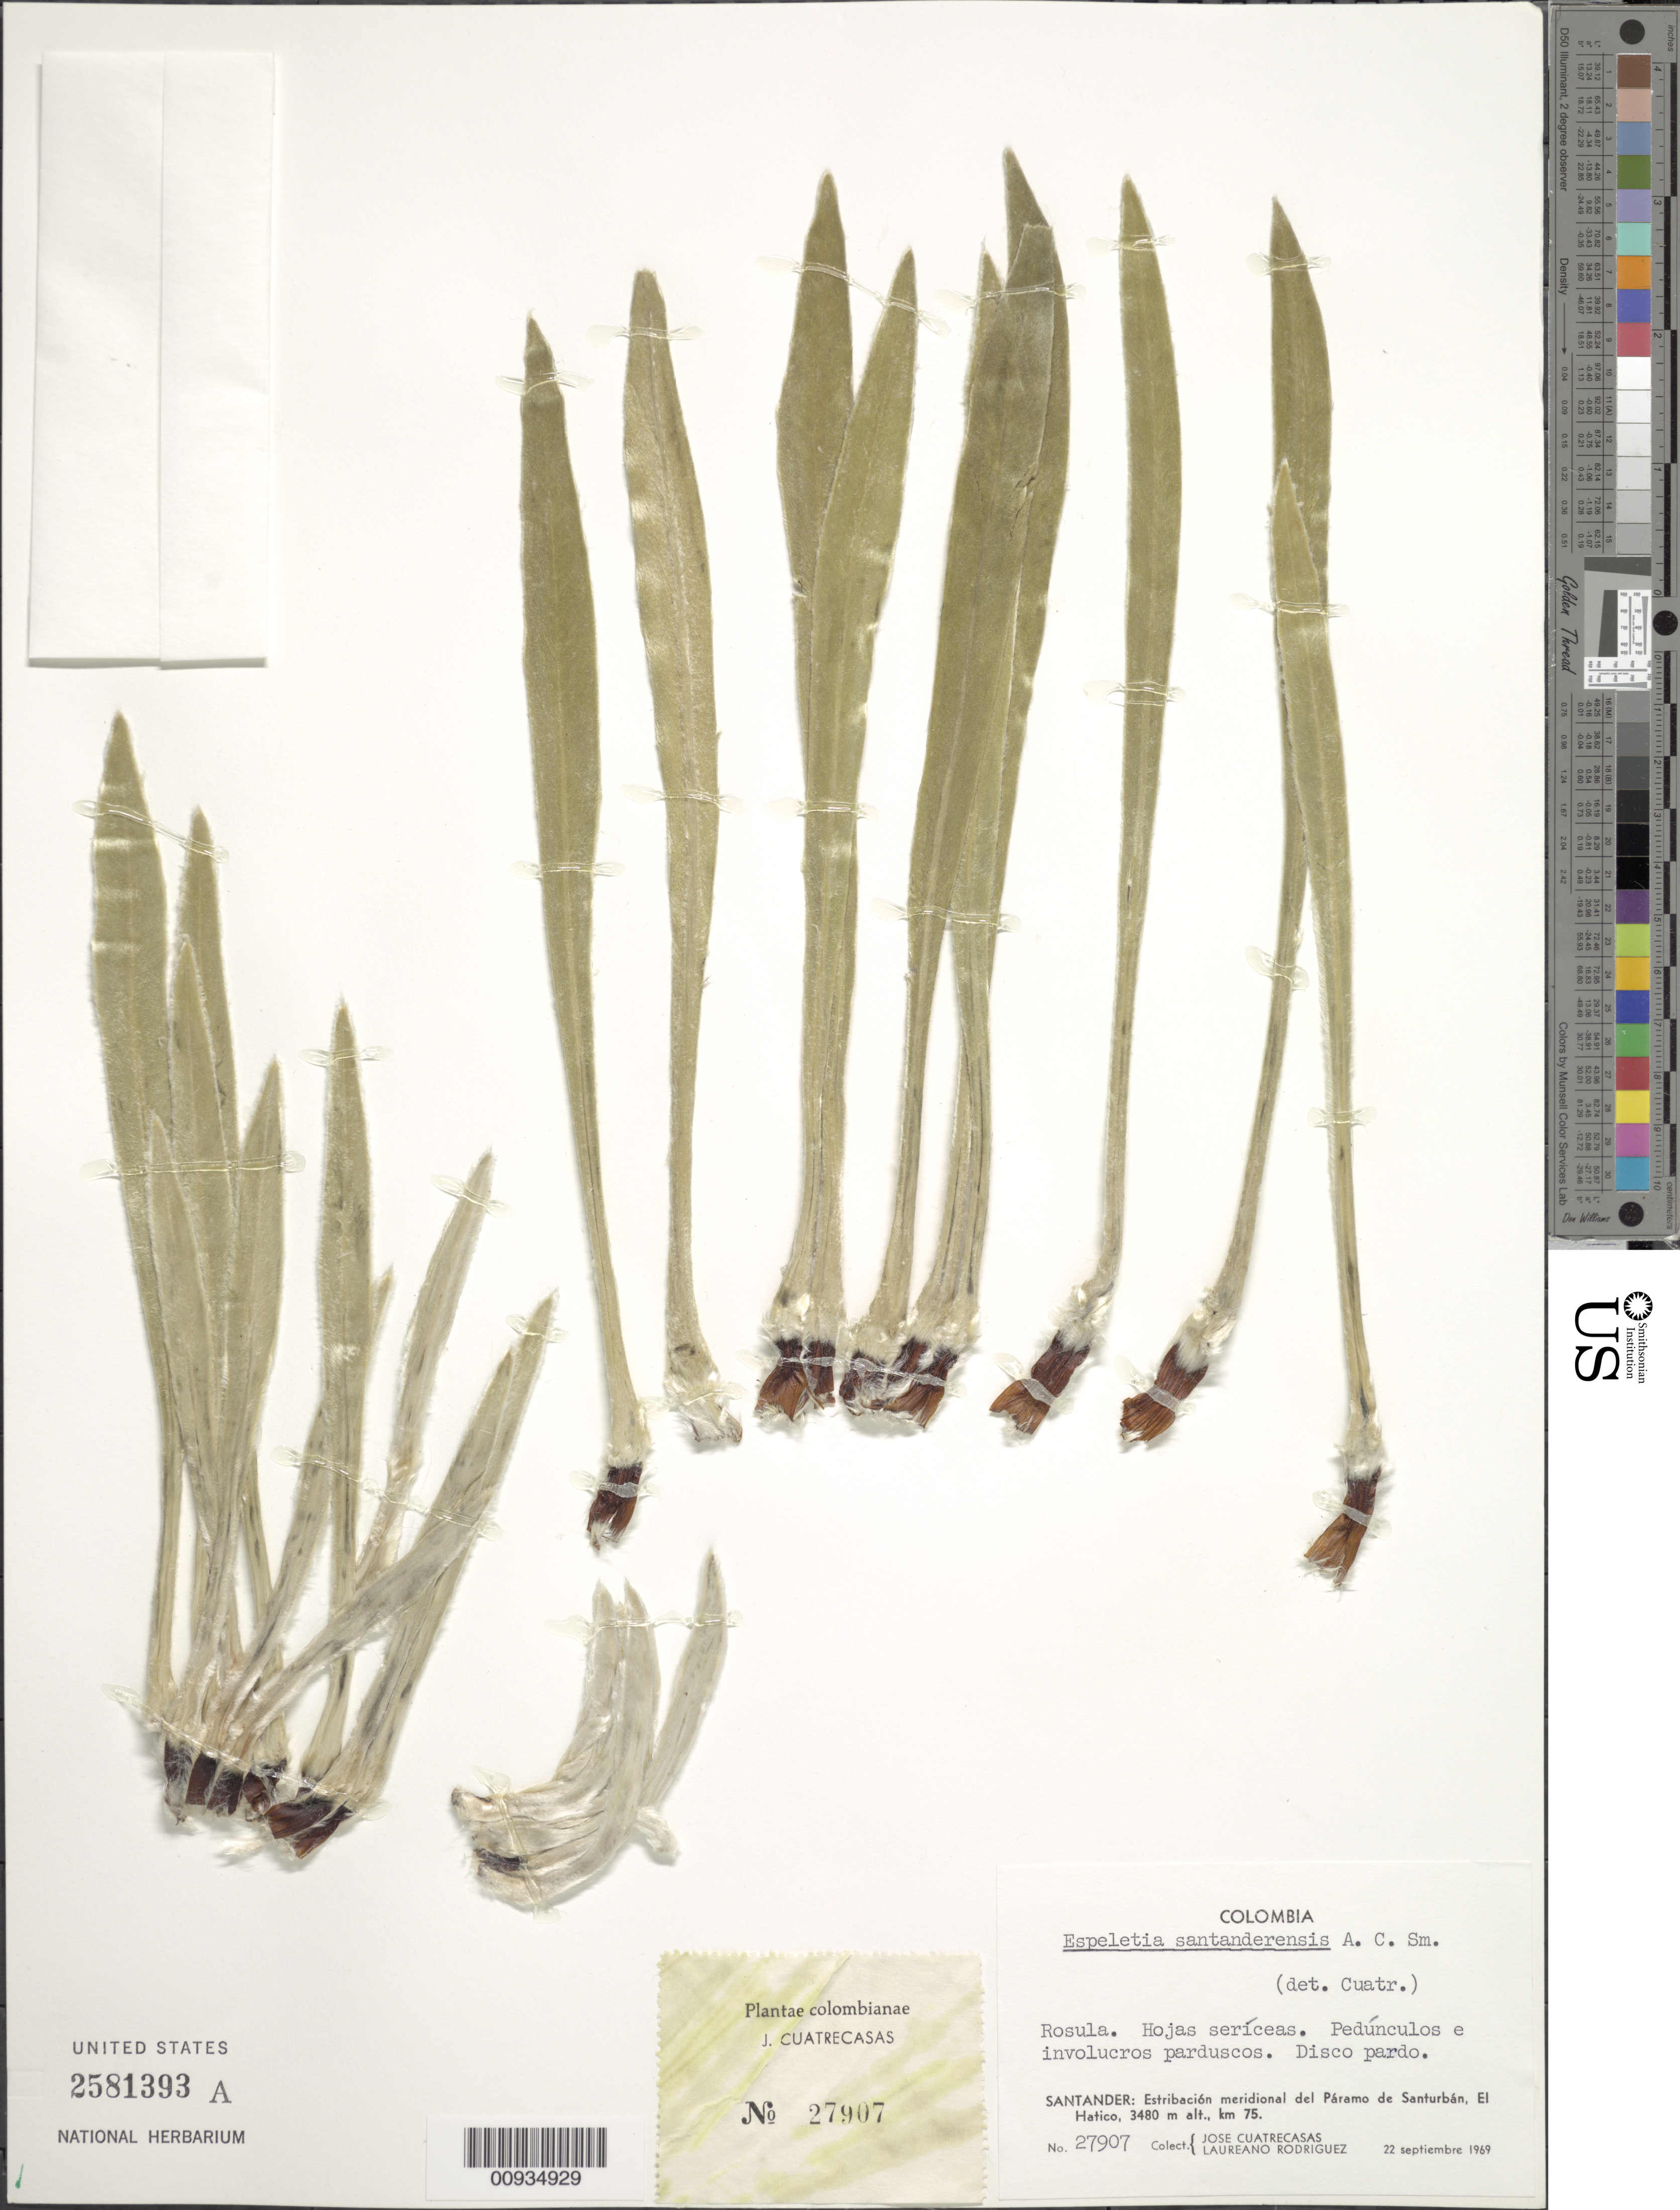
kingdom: Plantae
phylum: Tracheophyta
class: Magnoliopsida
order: Asterales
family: Asteraceae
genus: Espeletiopsis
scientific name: Espeletiopsis santanderensis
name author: (A.C. Sm.) Cuatrec.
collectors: J. Cuatrecasas & L. Rodriguez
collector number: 27907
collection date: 1969-09-22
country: Colombia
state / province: Santander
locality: Estribacion meridional del Paramo de Santurban, El Hatico, Km 75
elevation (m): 3480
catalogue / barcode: US 2581393A